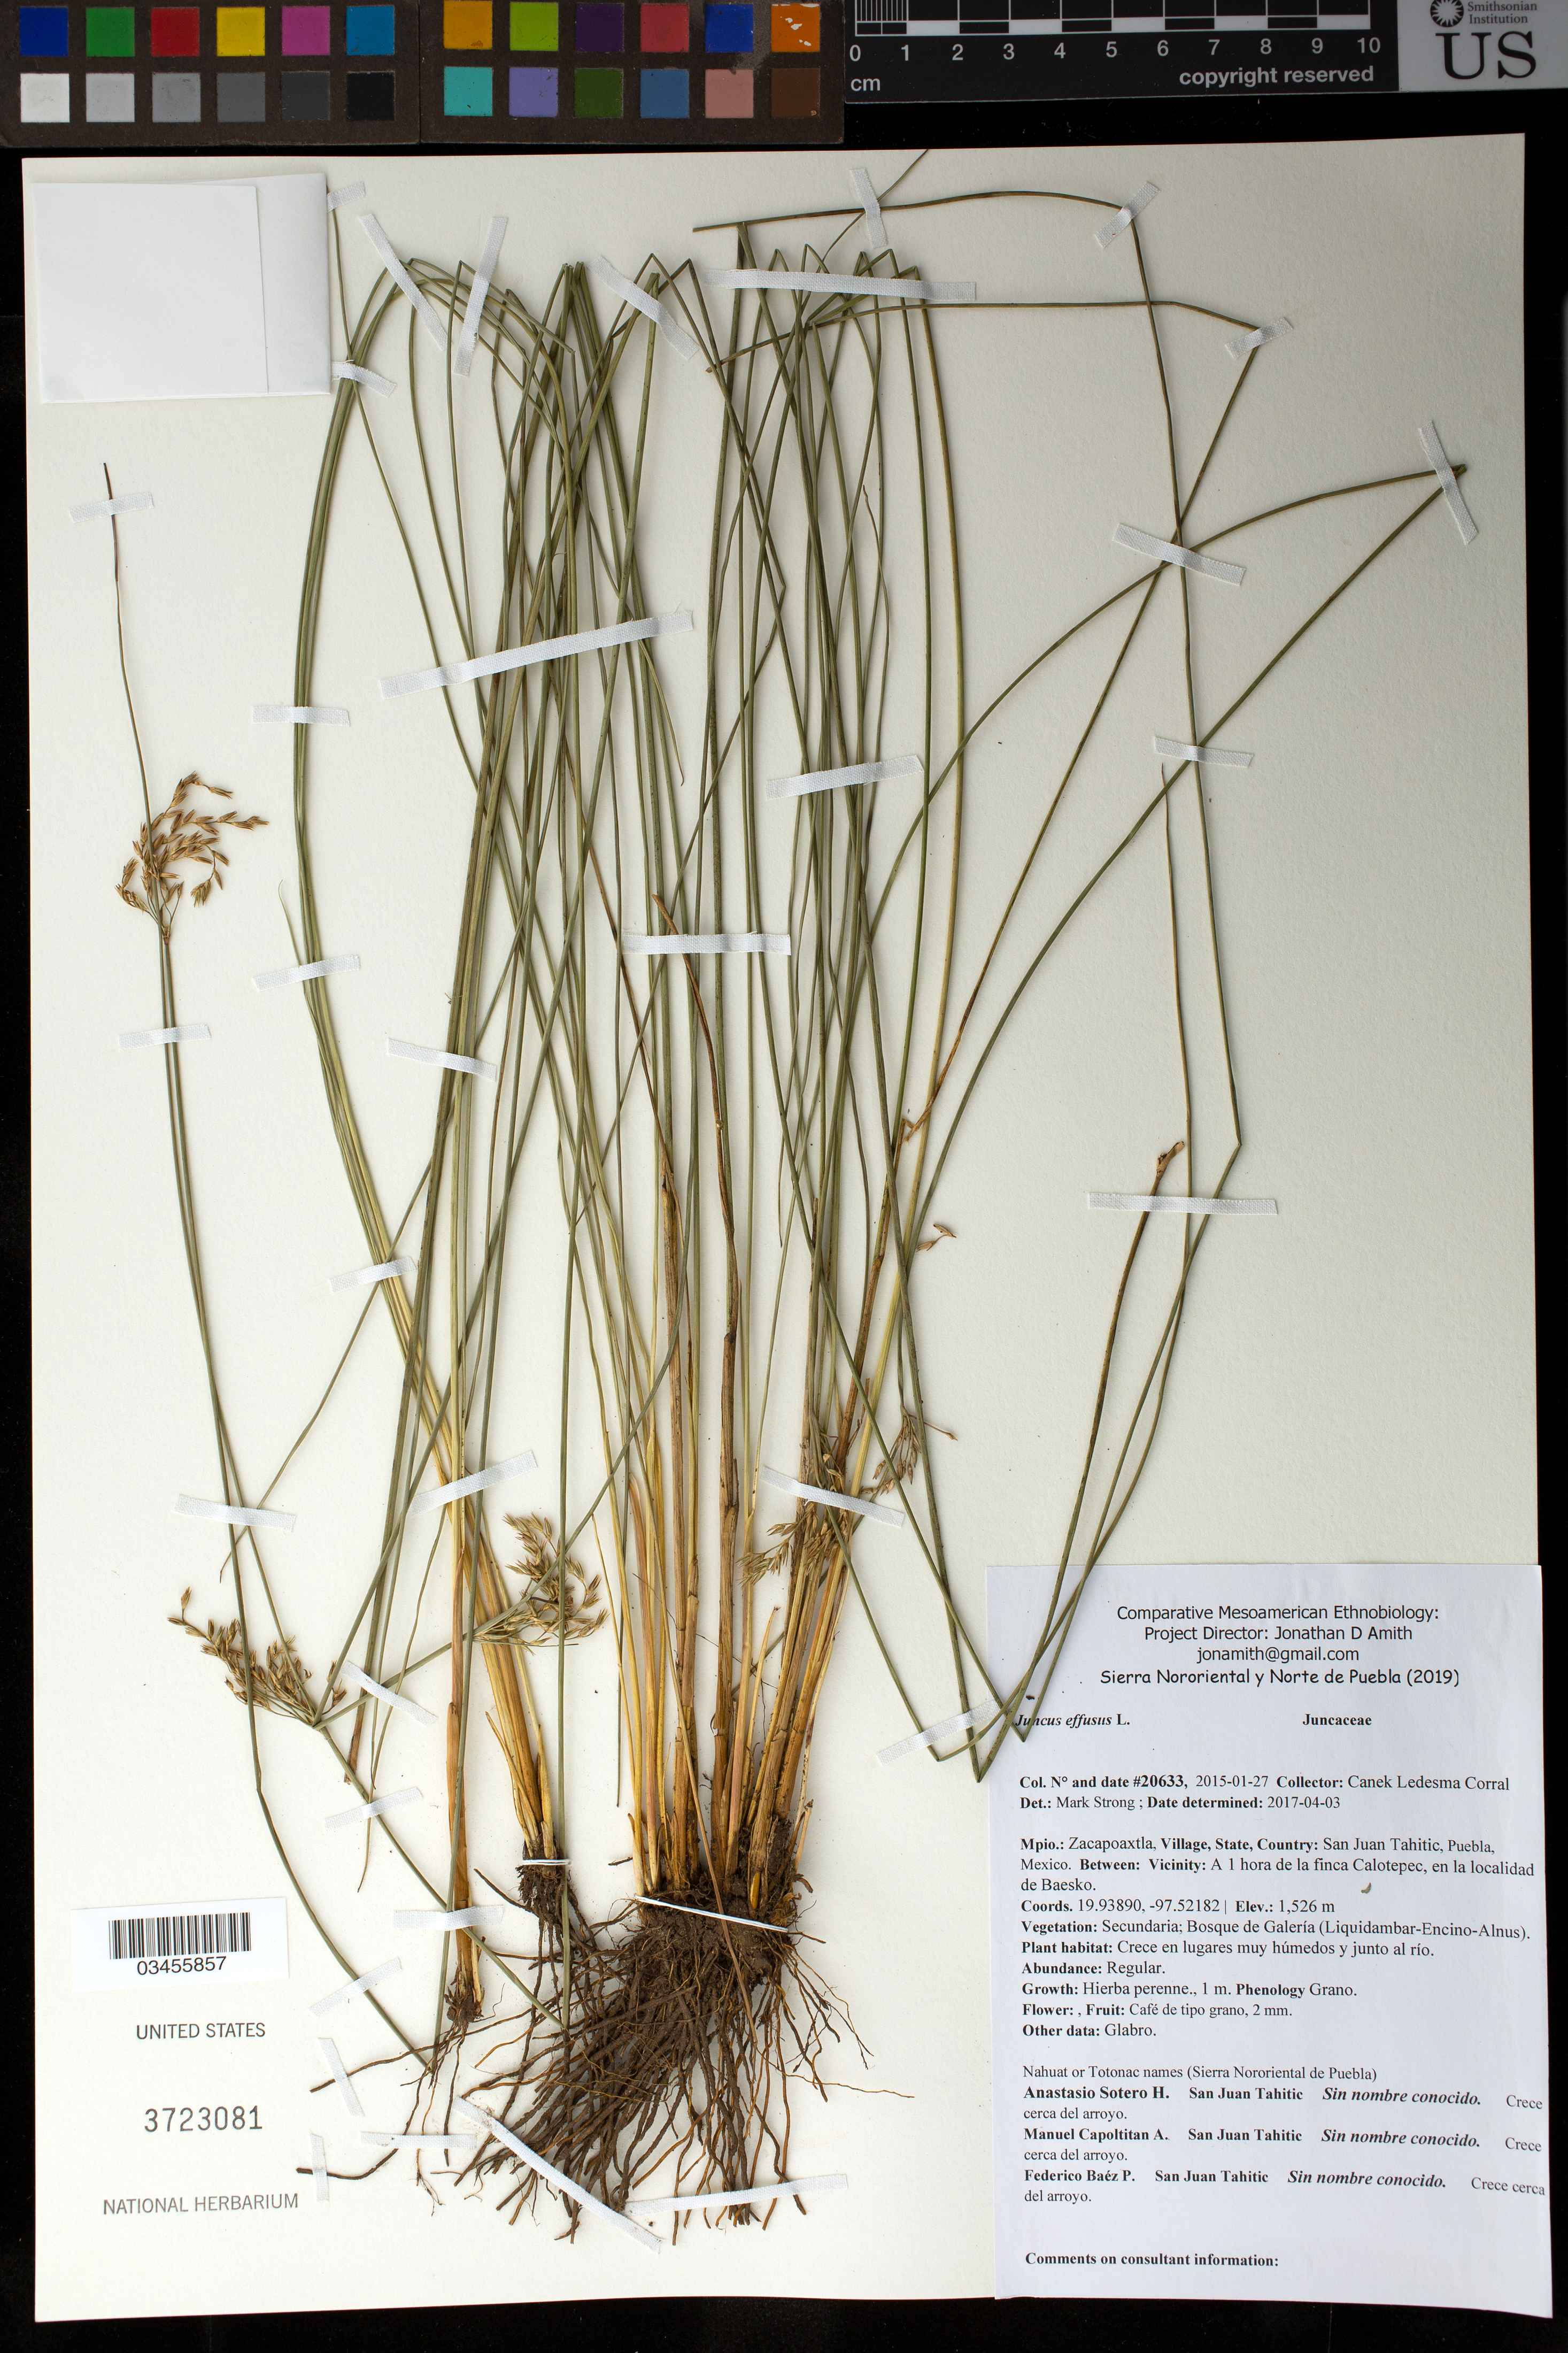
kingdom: Plantae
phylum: Tracheophyta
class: Liliopsida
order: Poales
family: Juncaceae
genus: Juncus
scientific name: Juncus effusus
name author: L.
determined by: Strong, Mark T., (BOT), Smithsonian Institution - National Museum of Natural History (UNITED STATES)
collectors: Canek Ledesma C. & A. Sotero H.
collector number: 20778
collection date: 2015-03-27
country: México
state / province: Puebla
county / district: Zacapoaxtla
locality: PUEBLO: San Juan Tahitic; LOCALIDAD EXACTA: Caminando a la vereda que va a Margarahjko, junto al río Ayohualat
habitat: Bosque mesófilo Pinus-Quercus | Crece entre potrero, cerca del río.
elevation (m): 1587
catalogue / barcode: US 3723080